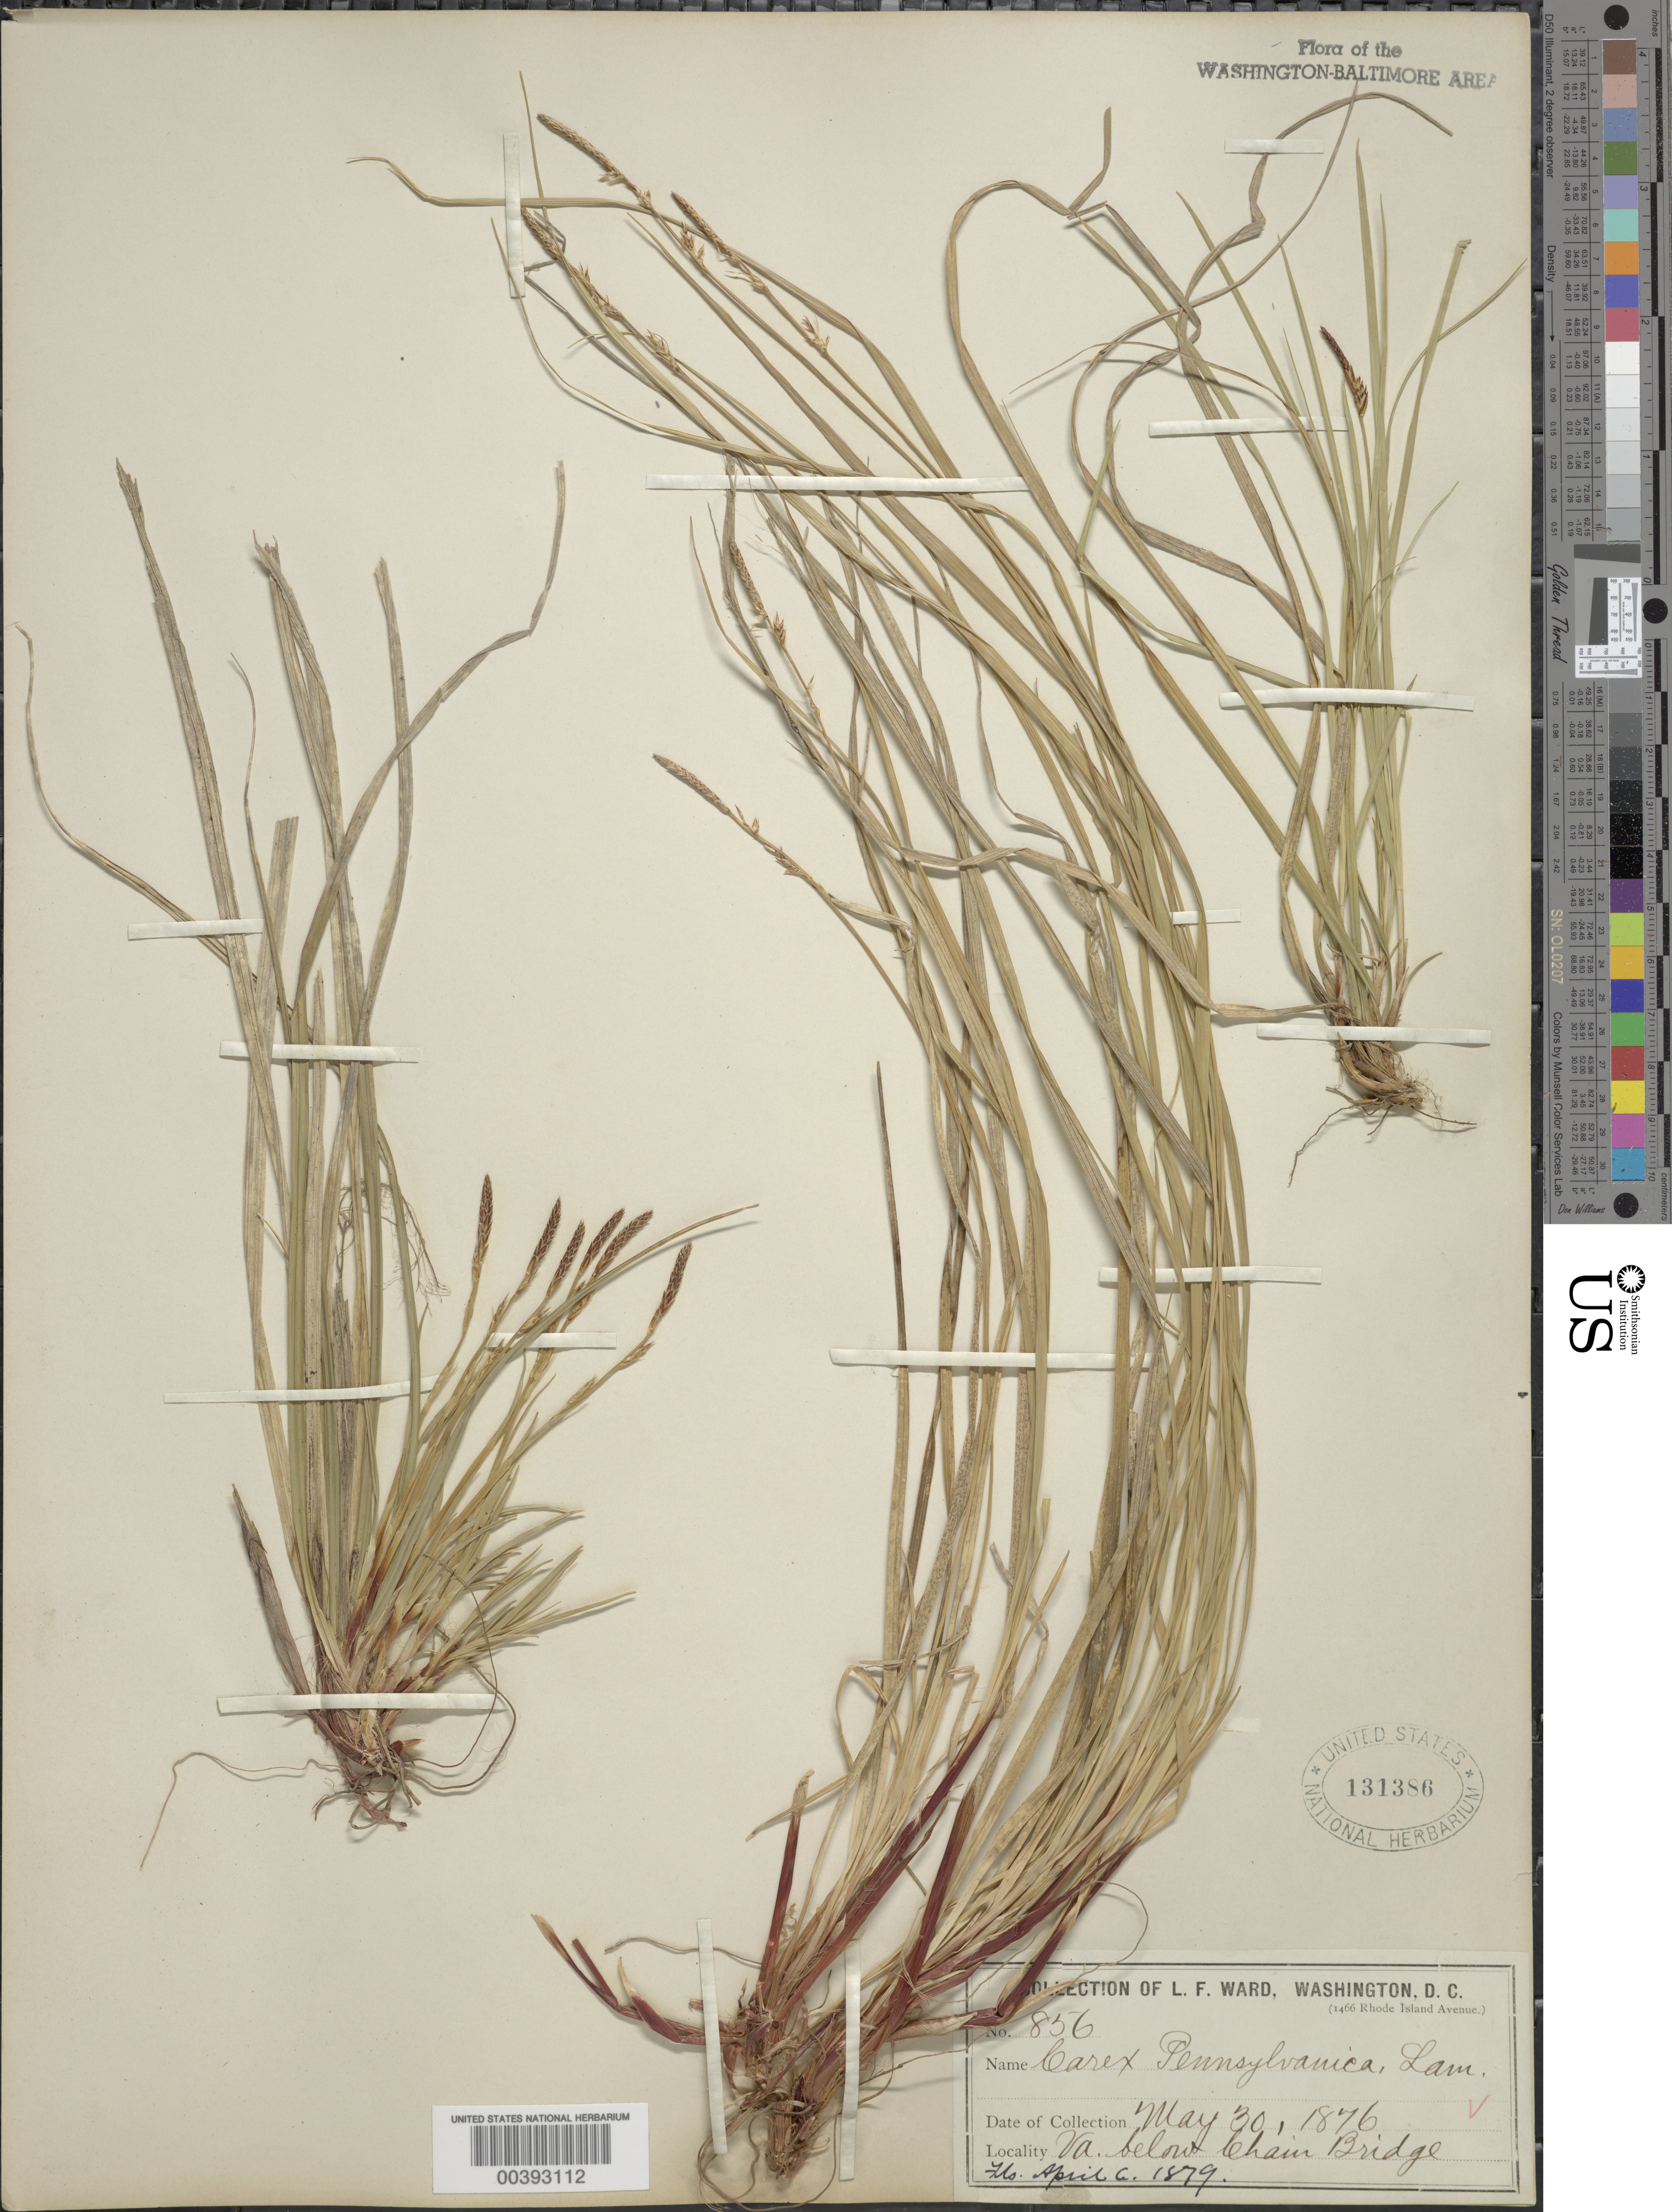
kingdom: Plantae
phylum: Tracheophyta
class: Liliopsida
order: Poales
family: Cyperaceae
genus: Carex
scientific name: Carex pensylvanica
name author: Lam.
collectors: L. F. Ward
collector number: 856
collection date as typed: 30 May 1876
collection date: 1876-05-30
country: United States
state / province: Virginia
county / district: Fairfax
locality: Below Chain Bridge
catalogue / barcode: US 131386